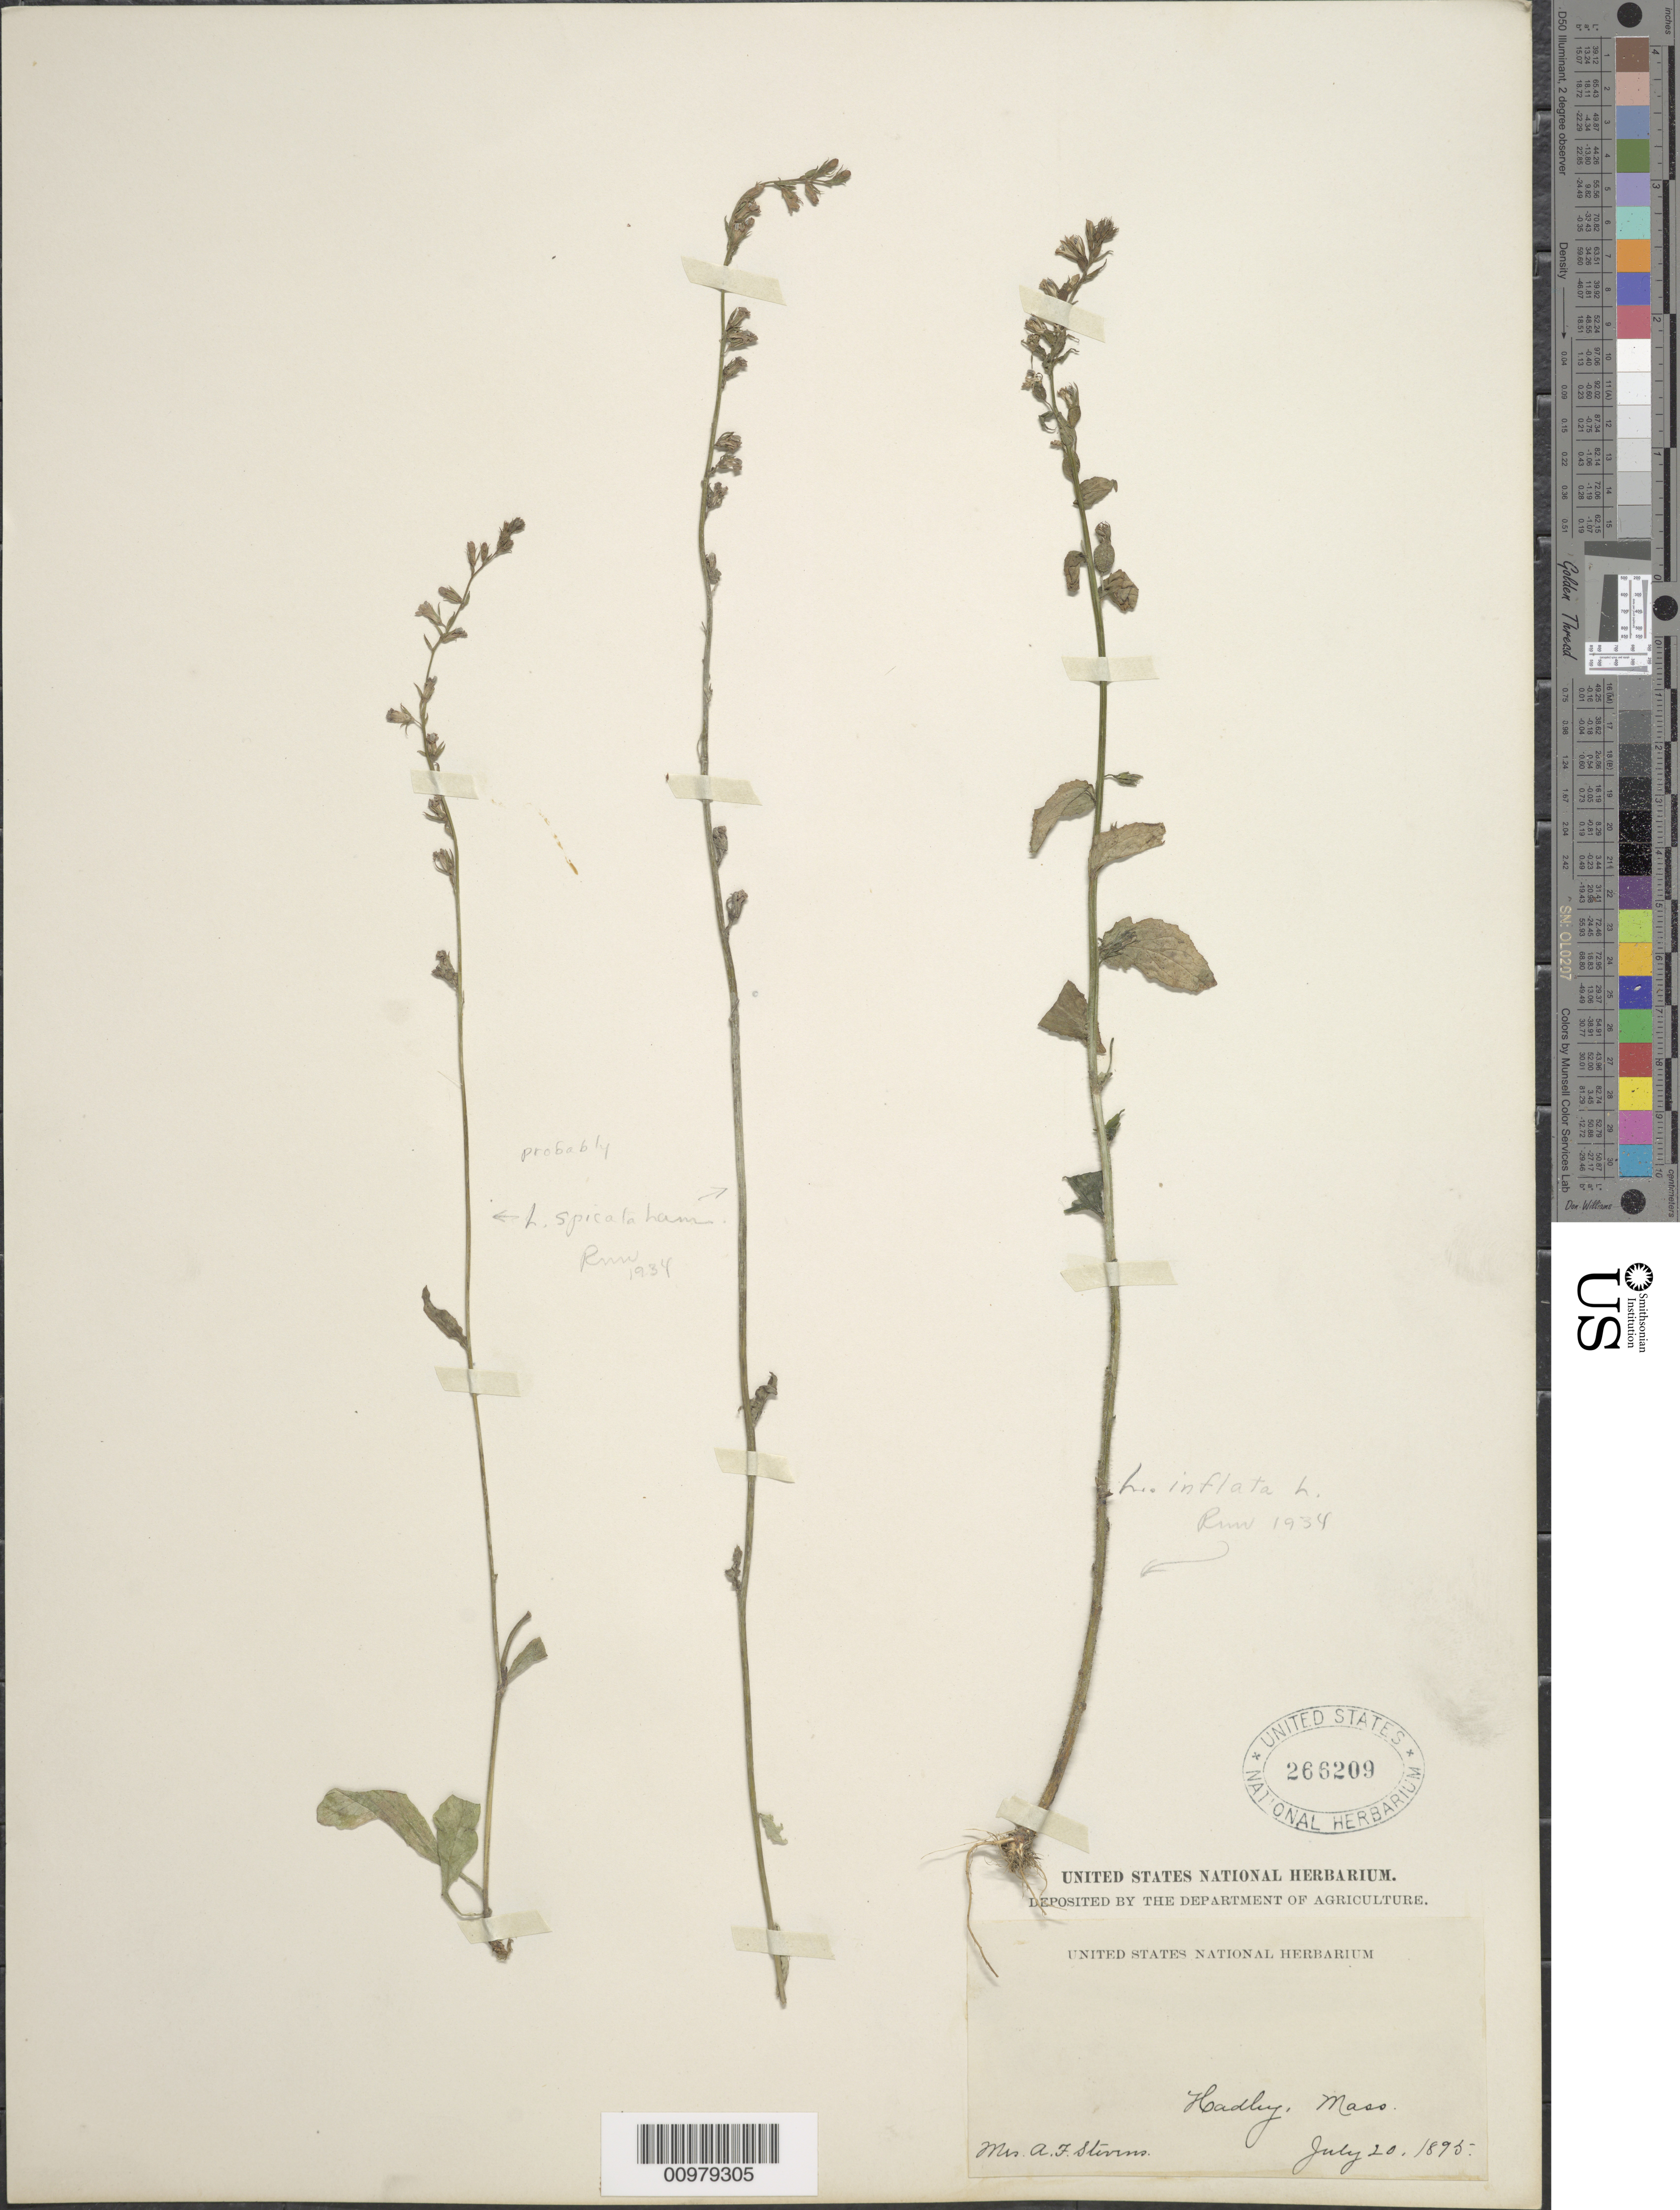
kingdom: Plantae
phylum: Tracheophyta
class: Magnoliopsida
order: Asterales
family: Campanulaceae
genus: Lobelia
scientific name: Lobelia spicata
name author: Lam.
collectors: A. Stevens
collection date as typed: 20 Jul 1895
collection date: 1895-07-20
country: United States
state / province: Massachusetts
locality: Hadley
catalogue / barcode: US 266209